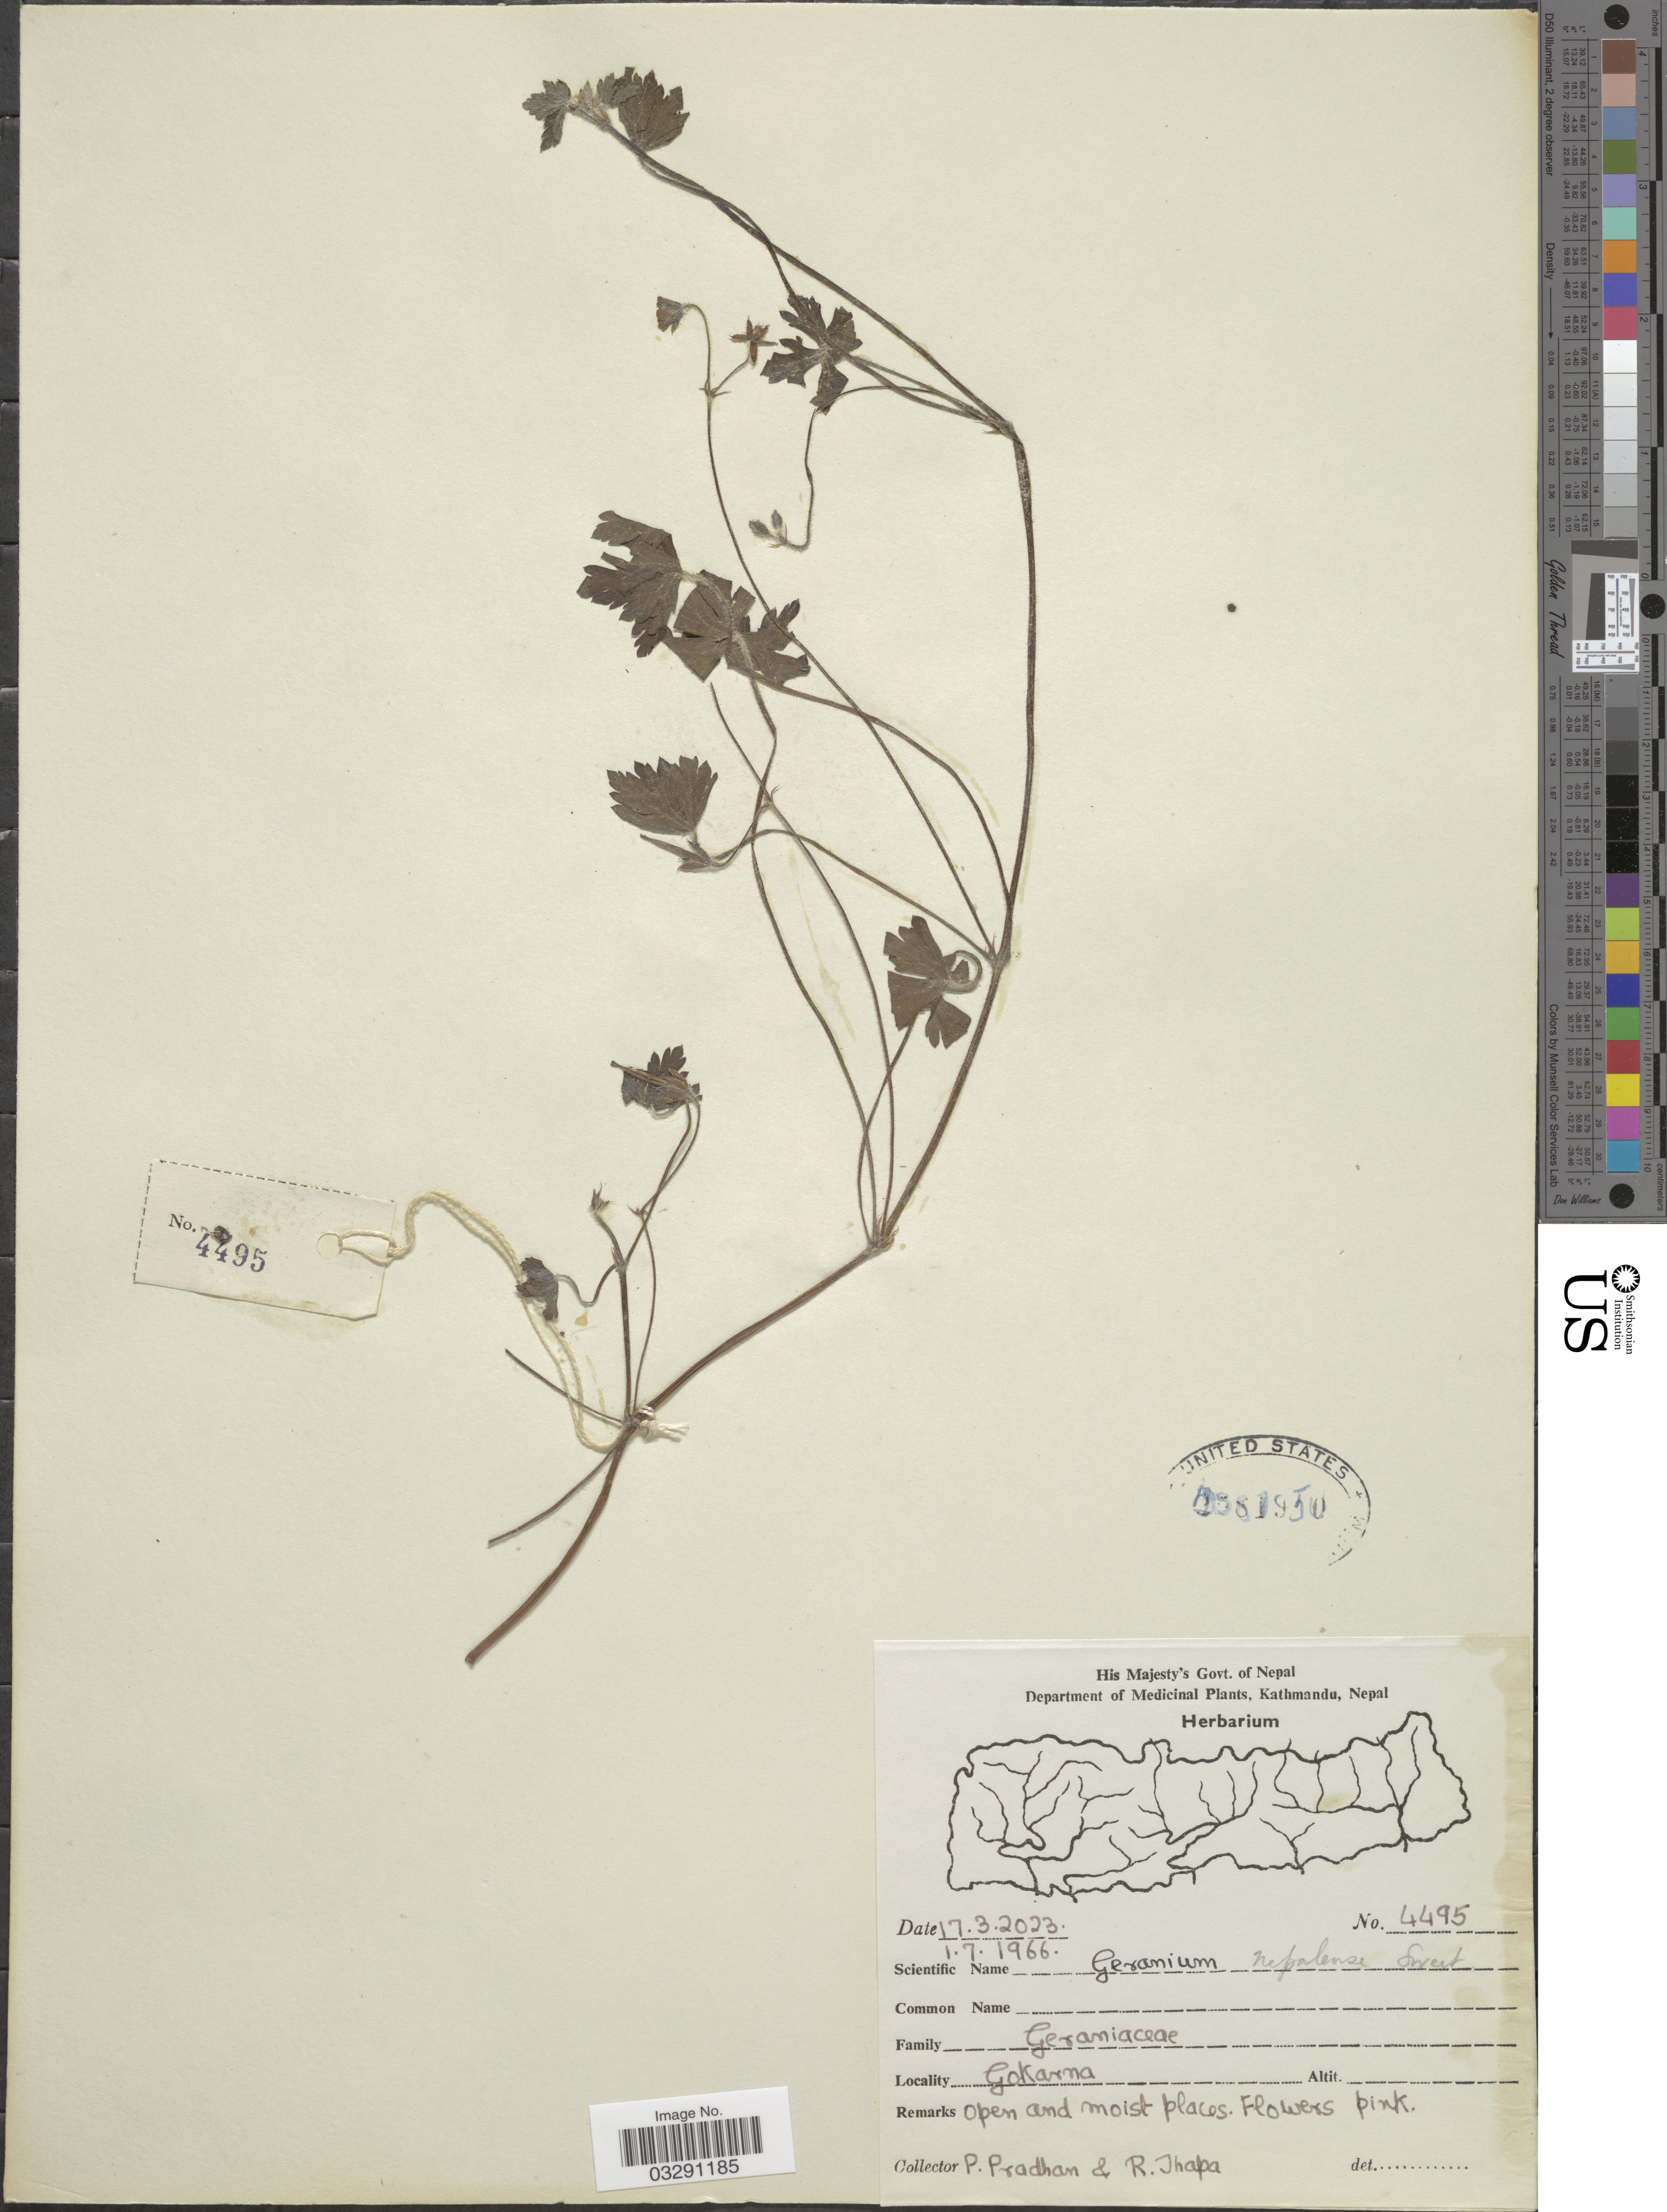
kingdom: Plantae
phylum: Tracheophyta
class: Magnoliopsida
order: Geraniales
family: Geraniaceae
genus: Geranium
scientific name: Geranium nepalense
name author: Sweet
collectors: P. Pradhan & R. Thapa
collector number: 4495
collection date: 1966-07-01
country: Nepal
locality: Gokarna.